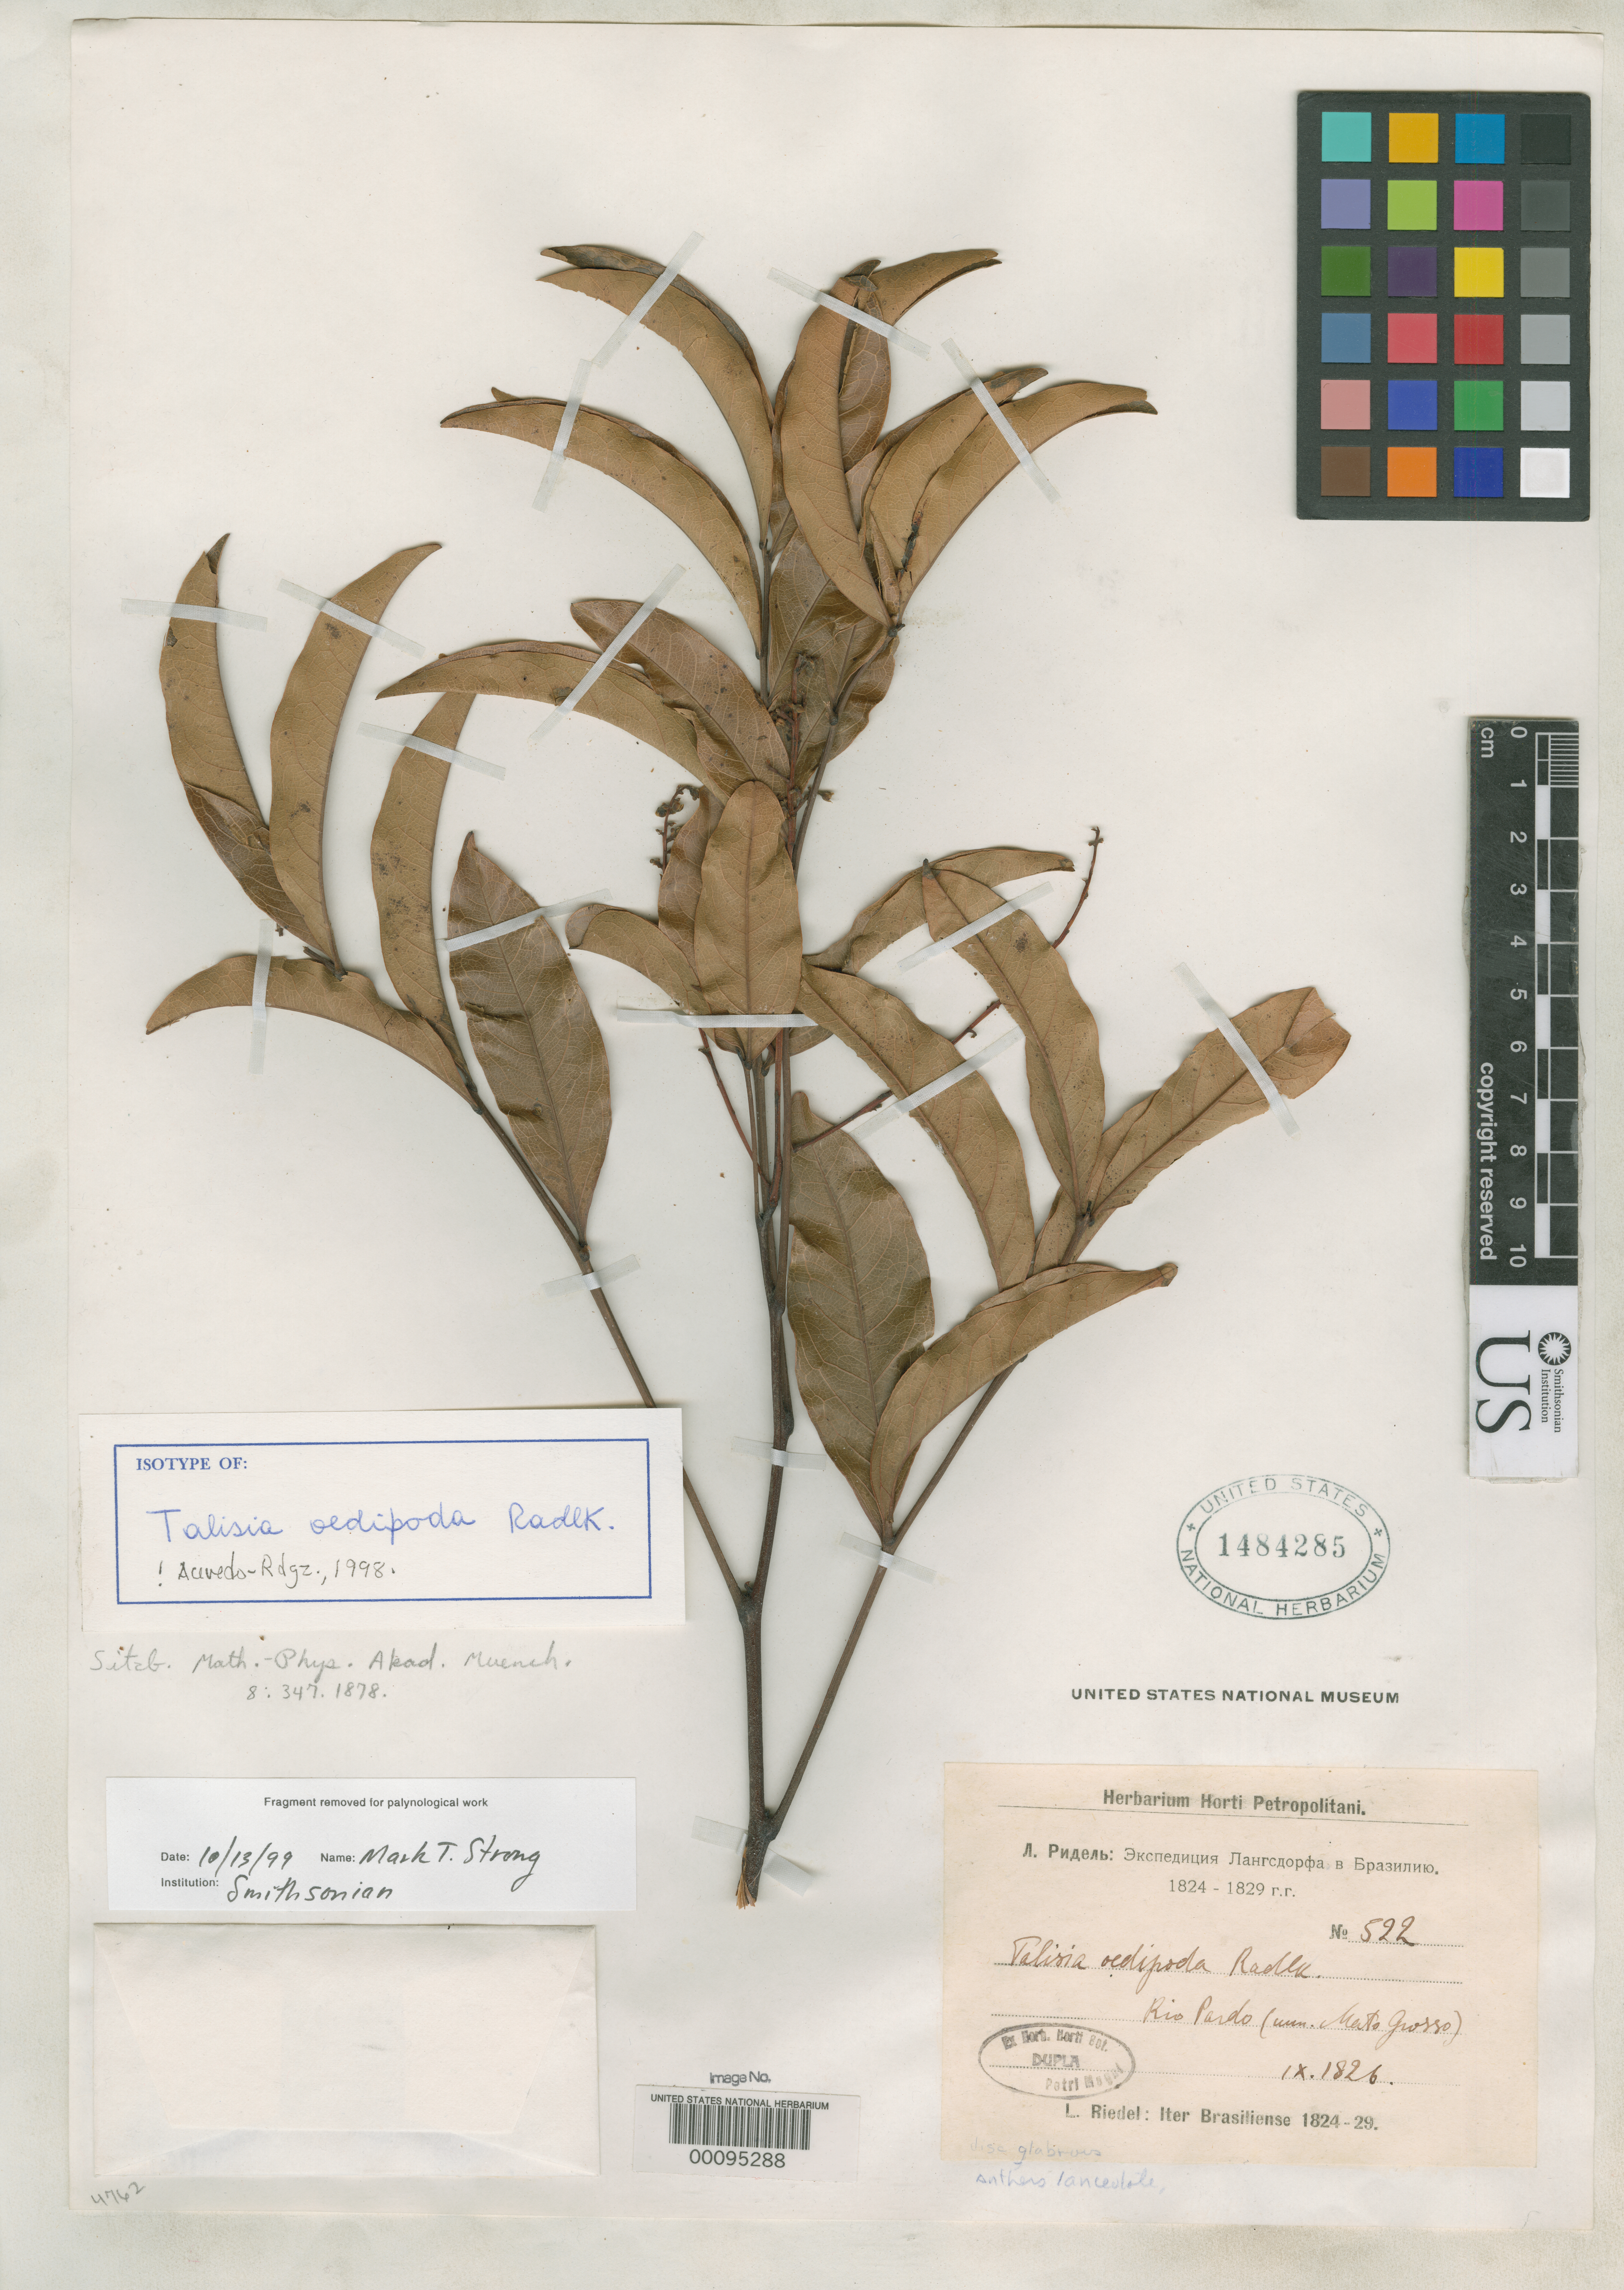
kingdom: Plantae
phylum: Tracheophyta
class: Magnoliopsida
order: Sapindales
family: Sapindaceae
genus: Talisia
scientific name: Talisia oedipoda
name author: Radlk.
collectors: L. Riedel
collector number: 522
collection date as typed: Sep 1826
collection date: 1826-09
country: Brazil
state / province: Mato Grosso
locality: Rio Pardo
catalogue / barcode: US 1484285-2